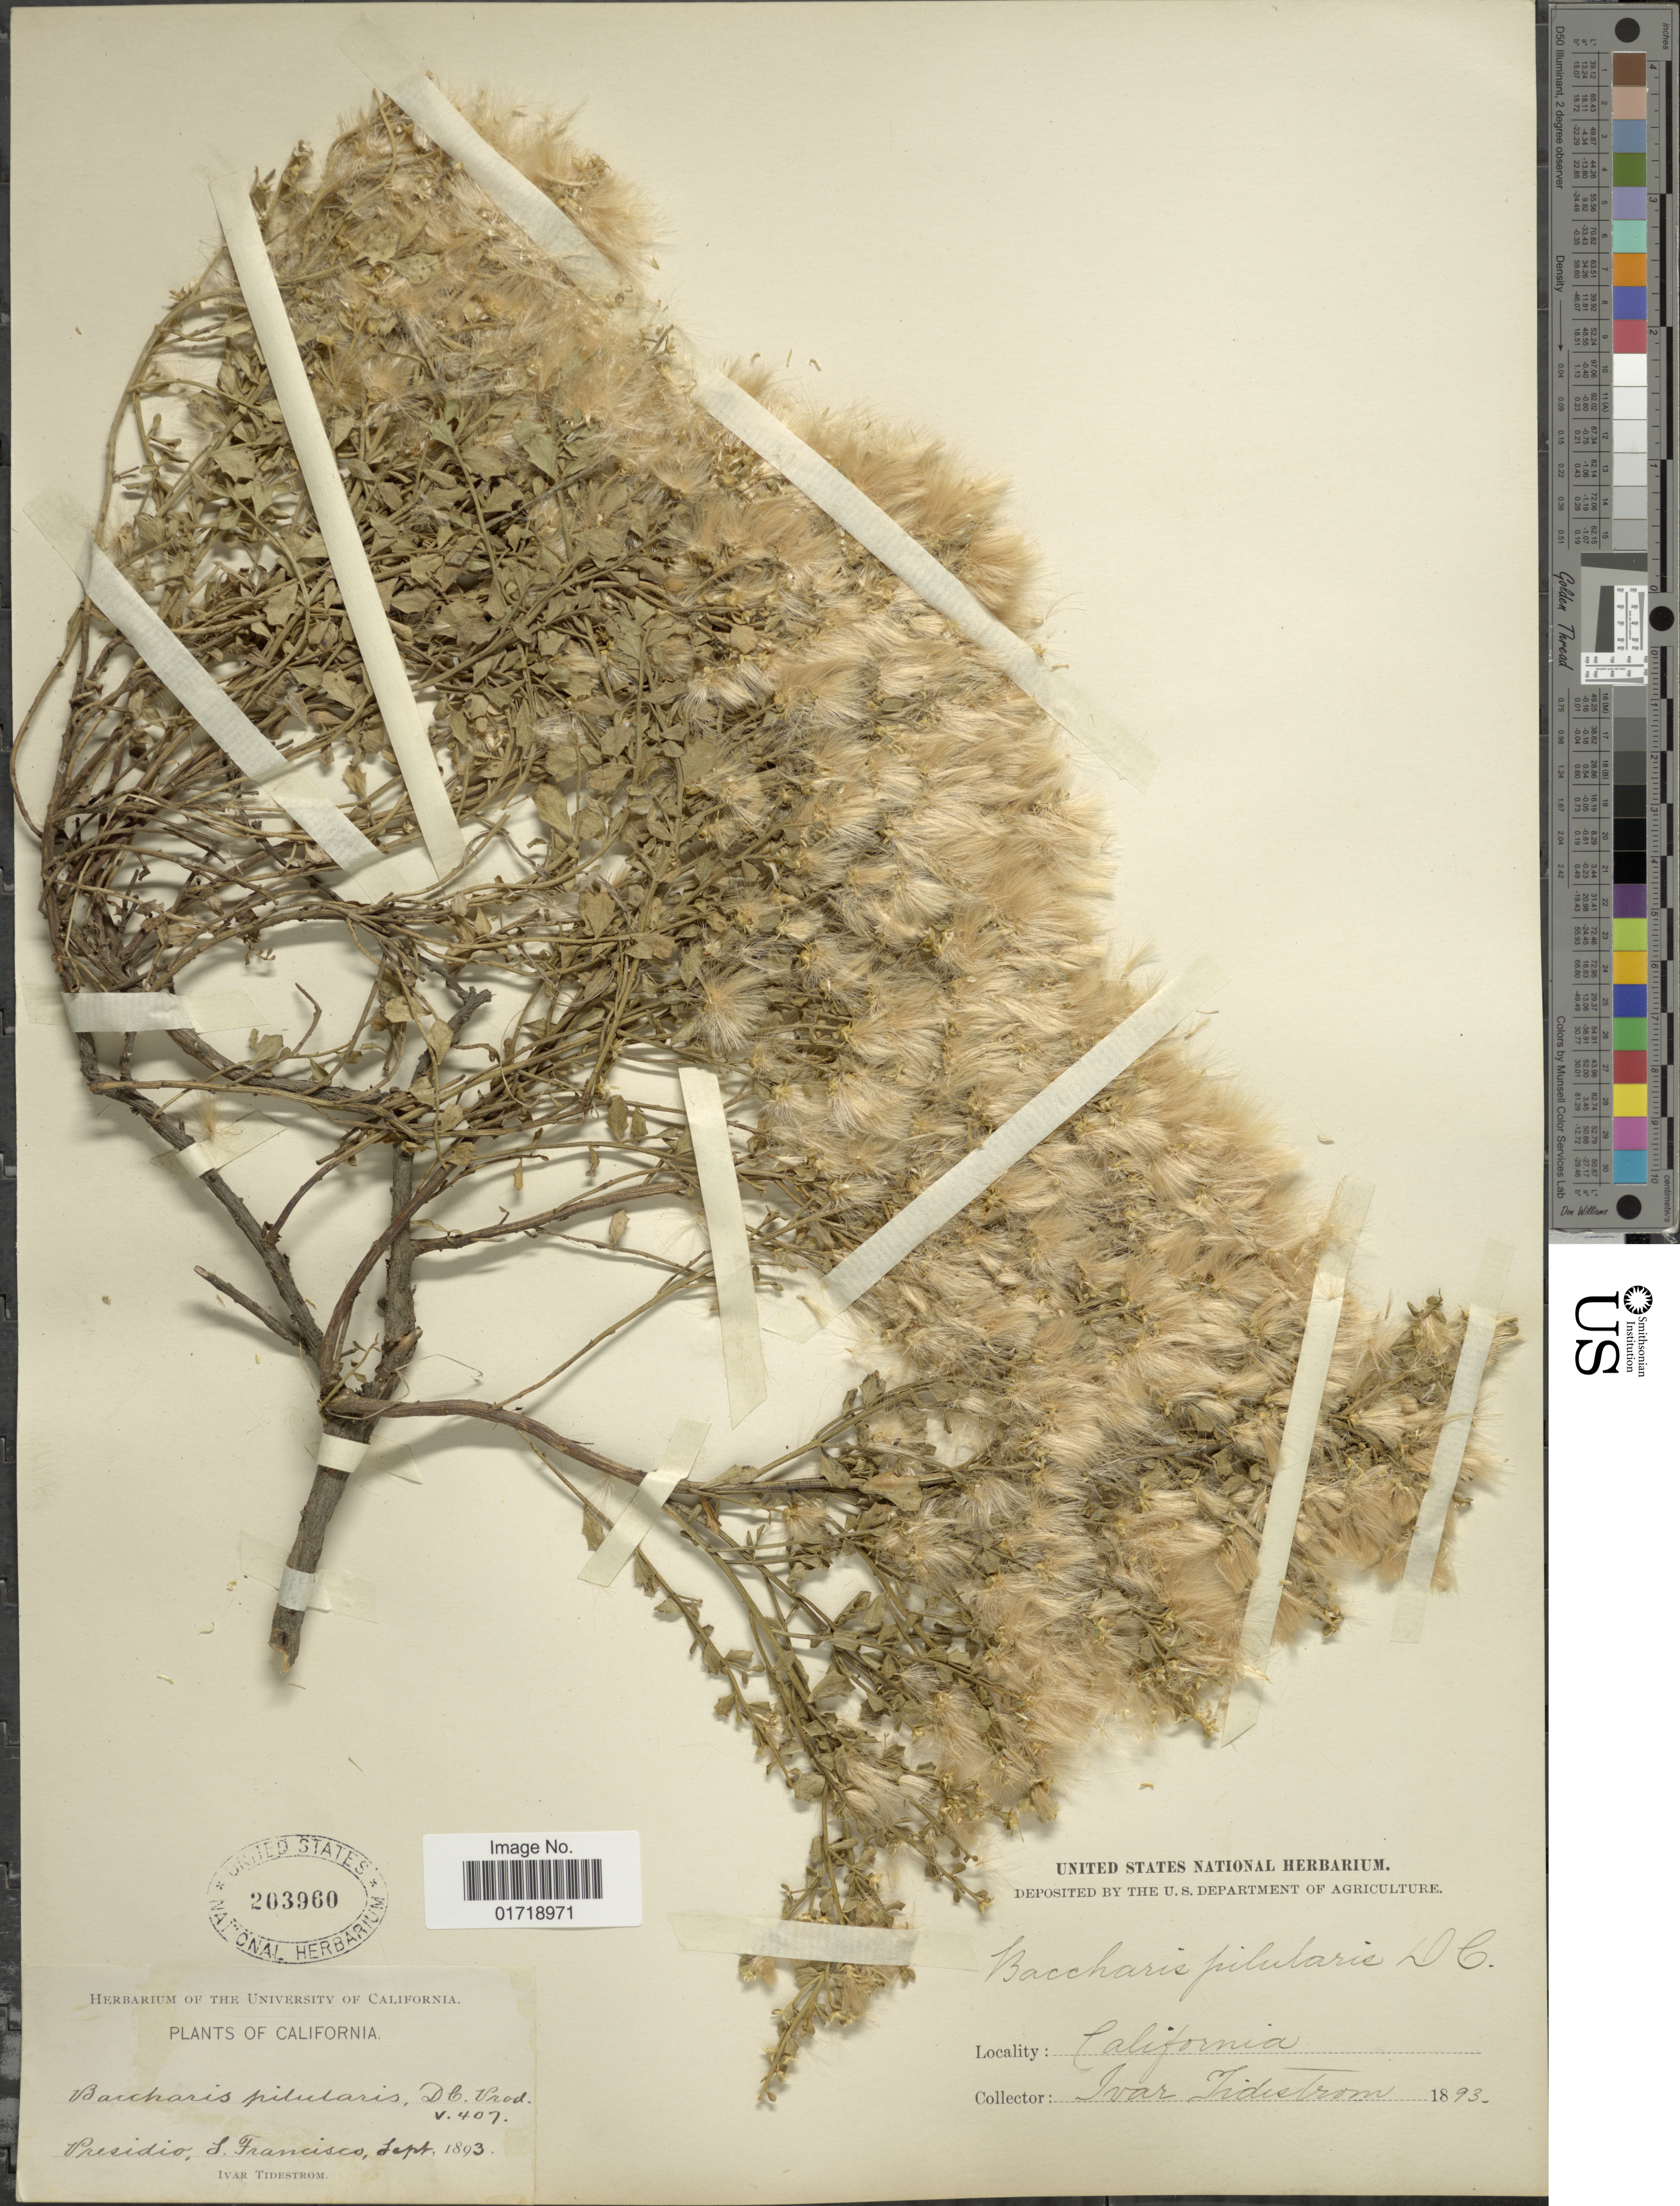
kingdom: Plantae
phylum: Tracheophyta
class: Magnoliopsida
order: Asterales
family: Asteraceae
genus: Baccharis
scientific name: Baccharis pilularis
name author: DC.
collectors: I. F. Tidestrom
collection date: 1893-09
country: United States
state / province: California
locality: Presidio, S. Francisco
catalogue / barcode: US 203960